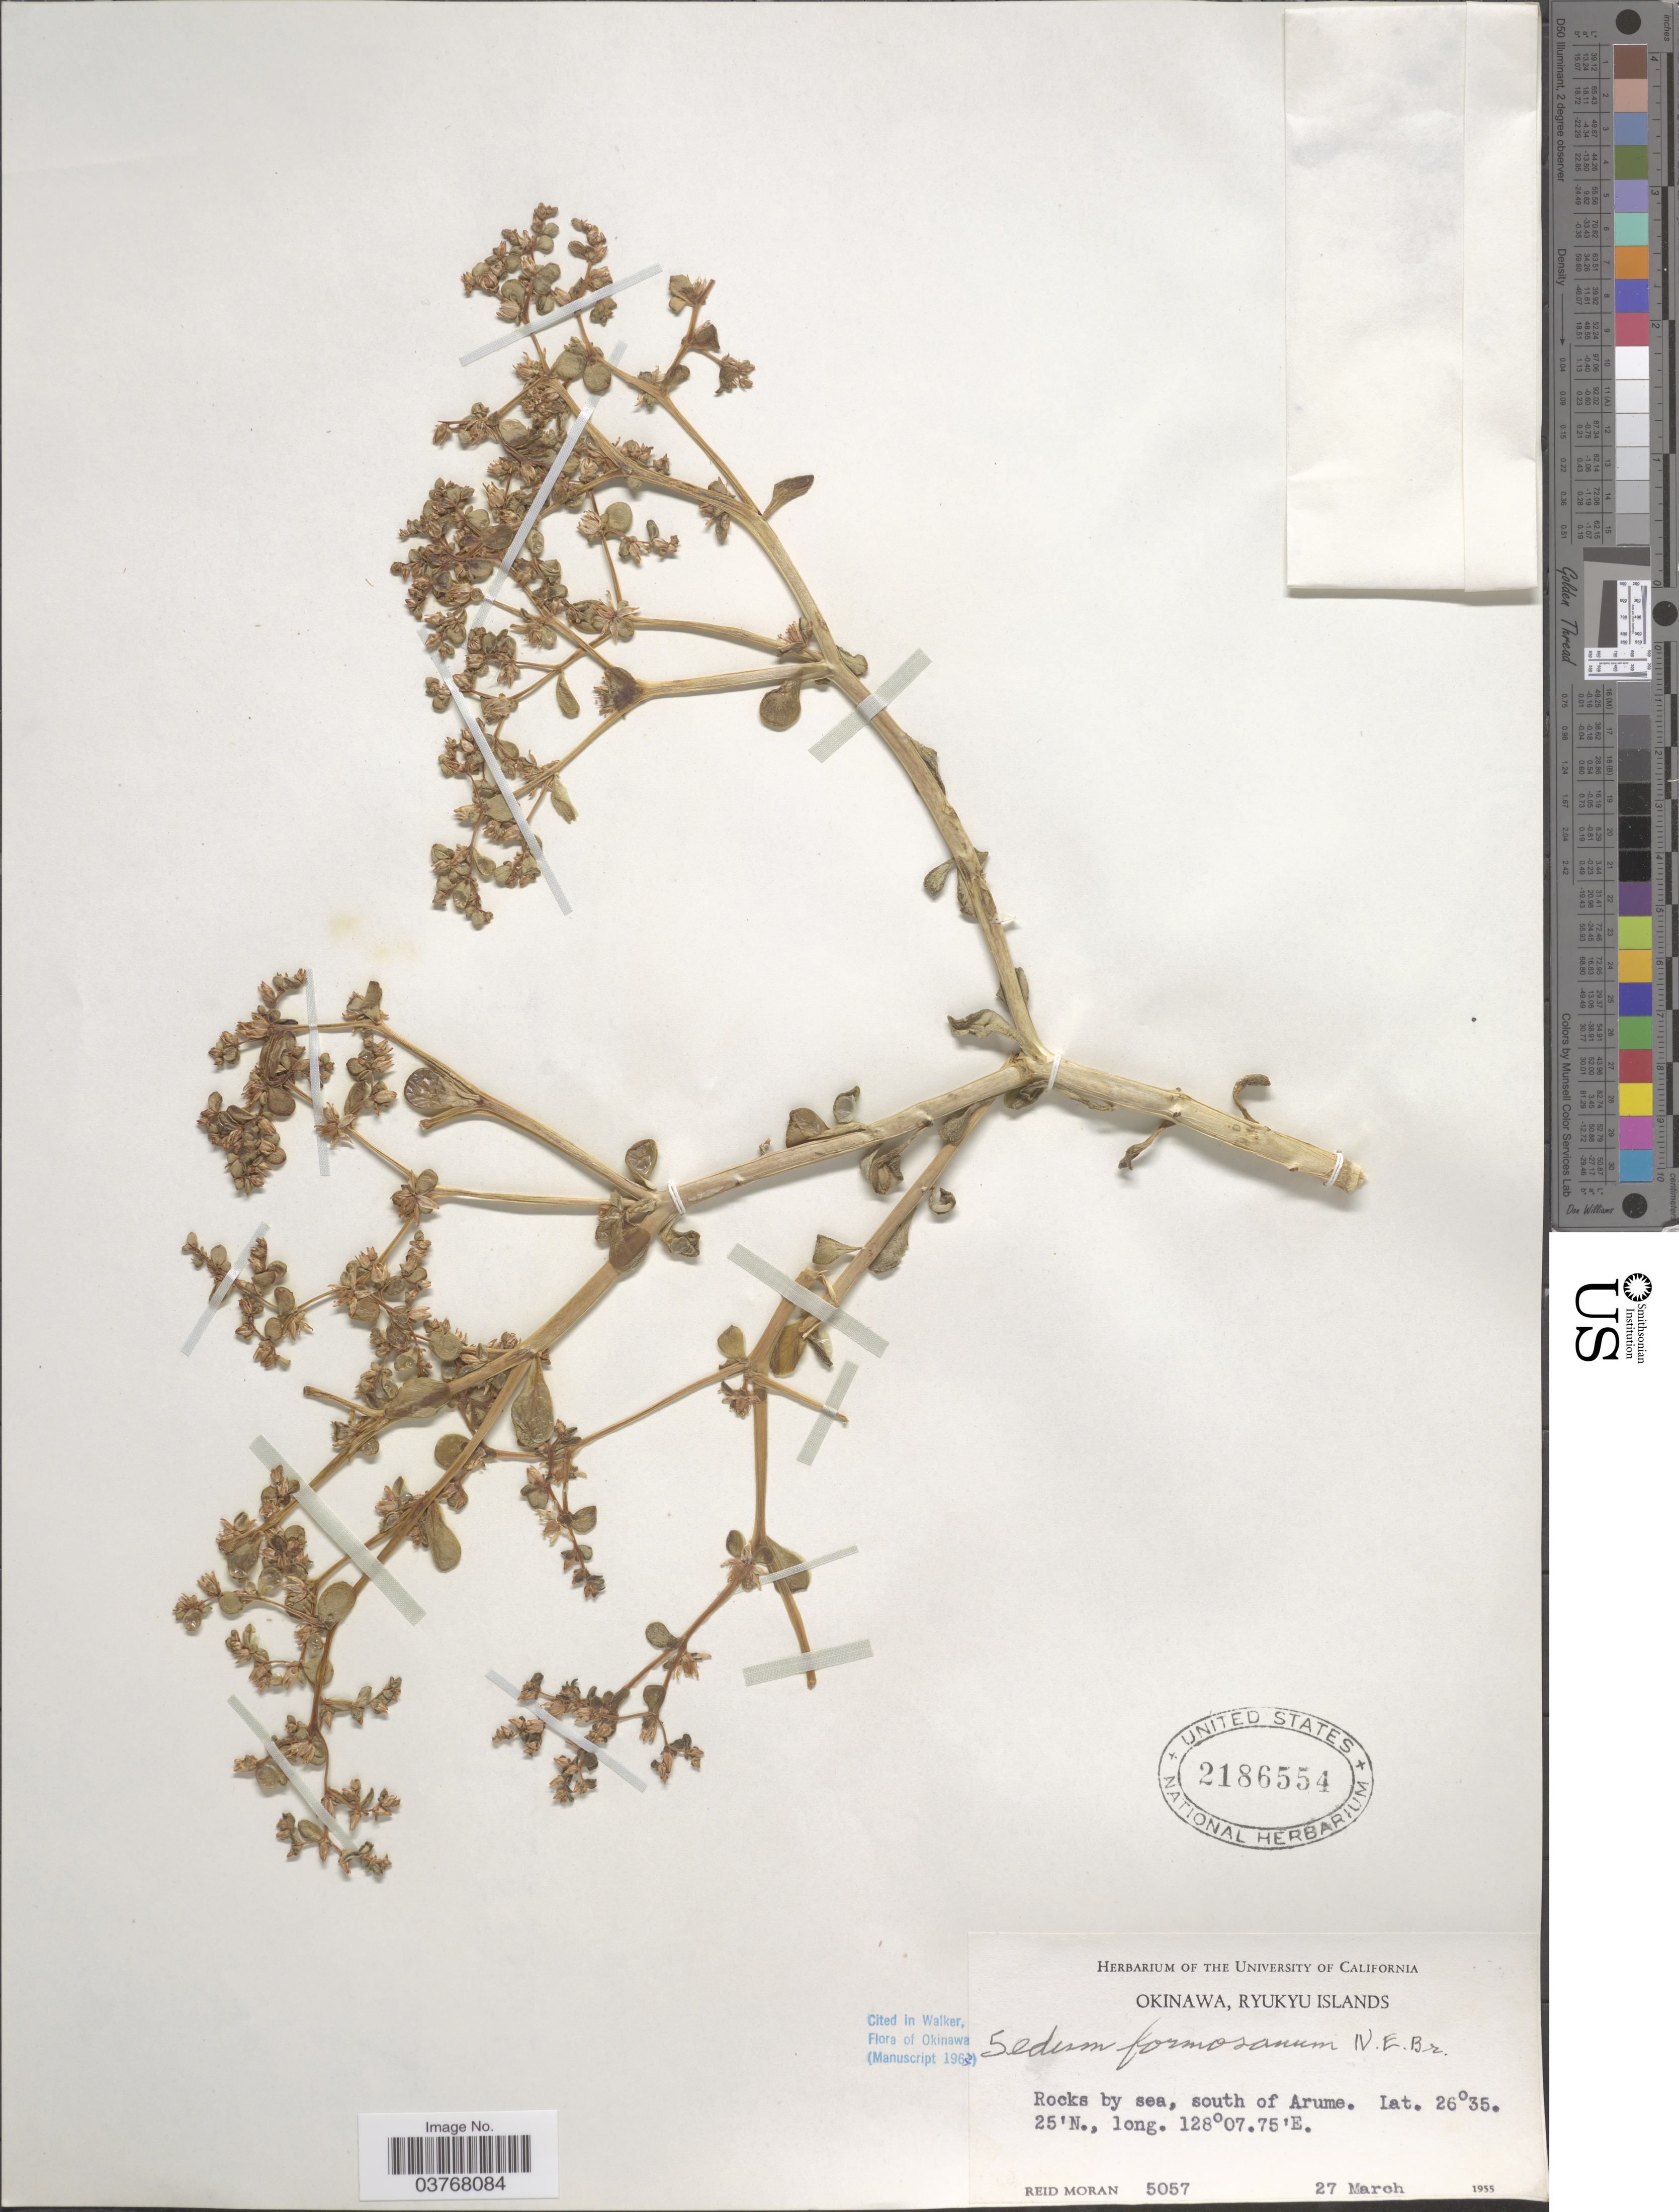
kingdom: Plantae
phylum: Tracheophyta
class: Magnoliopsida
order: Saxifragales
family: Crassulaceae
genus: Sedum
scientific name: Sedum formosanum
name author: N.E. Br.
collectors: R. V. Moran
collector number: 5057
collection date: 1955-03-27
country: Japan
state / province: Okinawa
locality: Ryukyu Islands. Rocks by sea, south of Arume.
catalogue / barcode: US 2186554